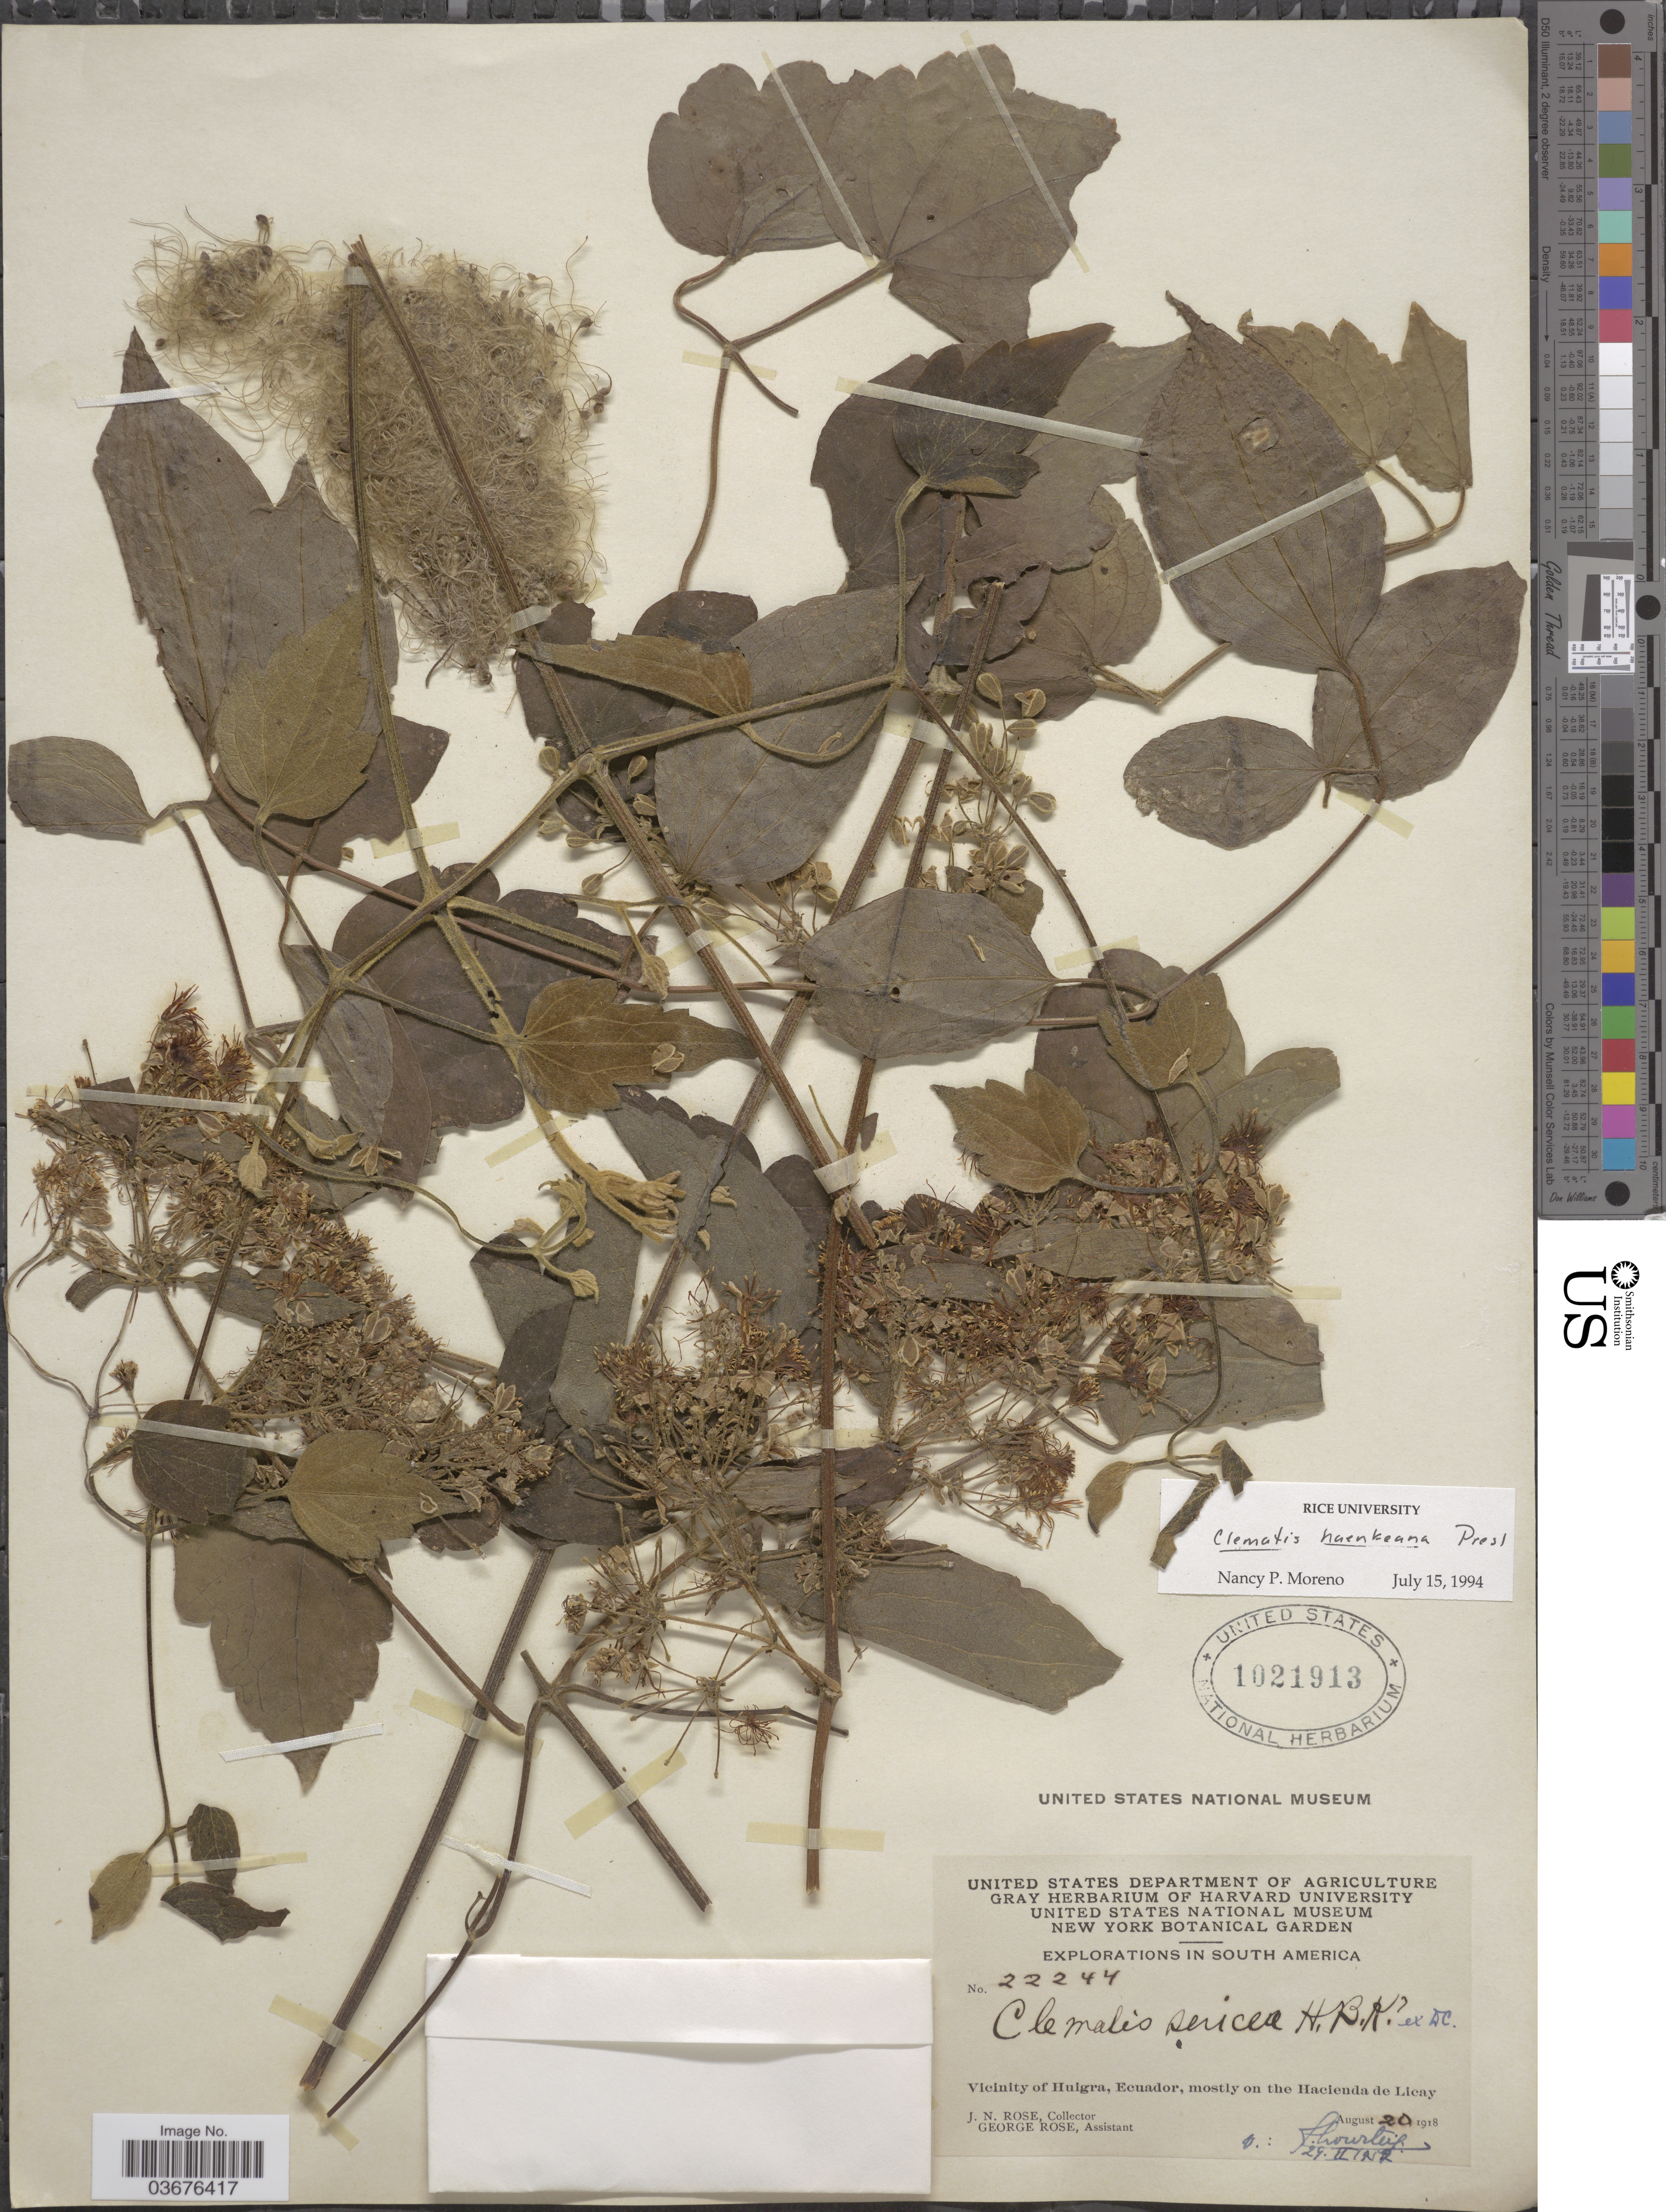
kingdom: Plantae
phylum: Tracheophyta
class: Magnoliopsida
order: Ranunculales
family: Ranunculaceae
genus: Clematis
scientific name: Clematis haenkeana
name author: C. Presl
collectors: J. N. Rose & G. Rose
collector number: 22244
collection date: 1918-08-20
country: Ecuador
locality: Vicinity of Huigra, mostly on the Hacienda de Licay.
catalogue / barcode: US 1021913